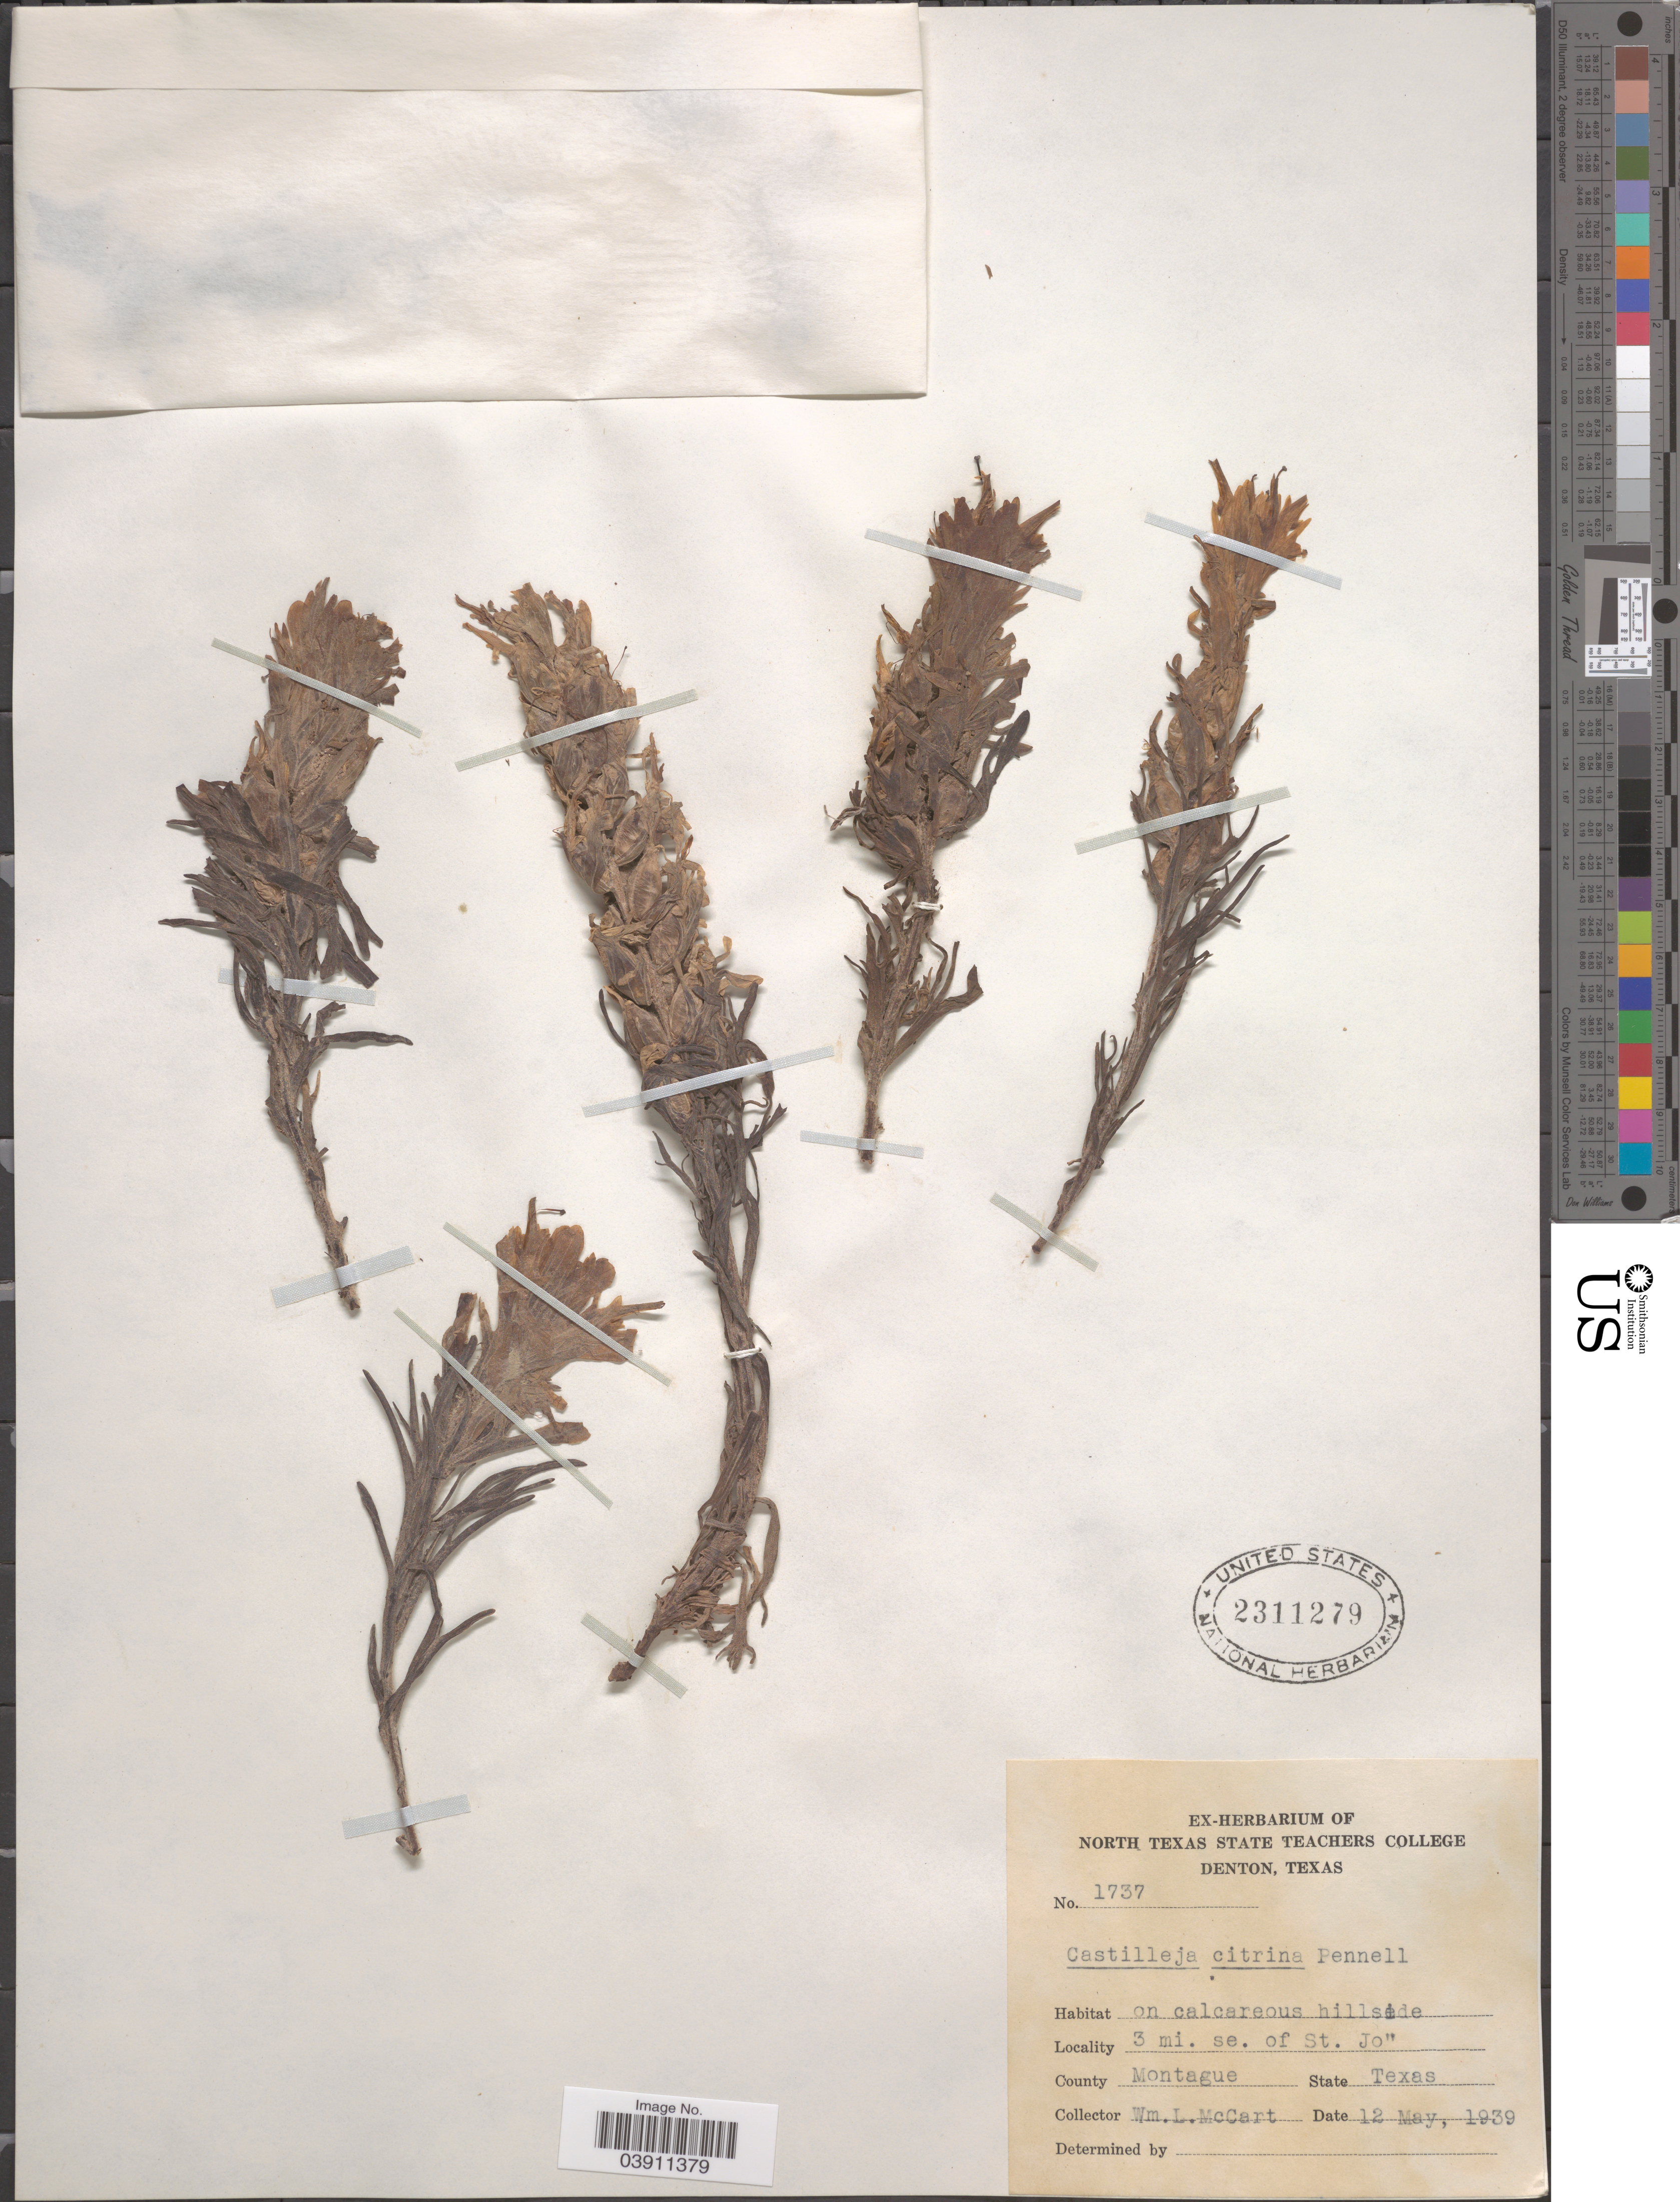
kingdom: Plantae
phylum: Tracheophyta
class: Magnoliopsida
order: Lamiales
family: Orobanchaceae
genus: Castilleja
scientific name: Castilleja citrina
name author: Pennell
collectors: W. McCart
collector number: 1737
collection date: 1939-05-12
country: United States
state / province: Texas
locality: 3 mi. se. of St. Jo. County Montague.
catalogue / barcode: US 2311279